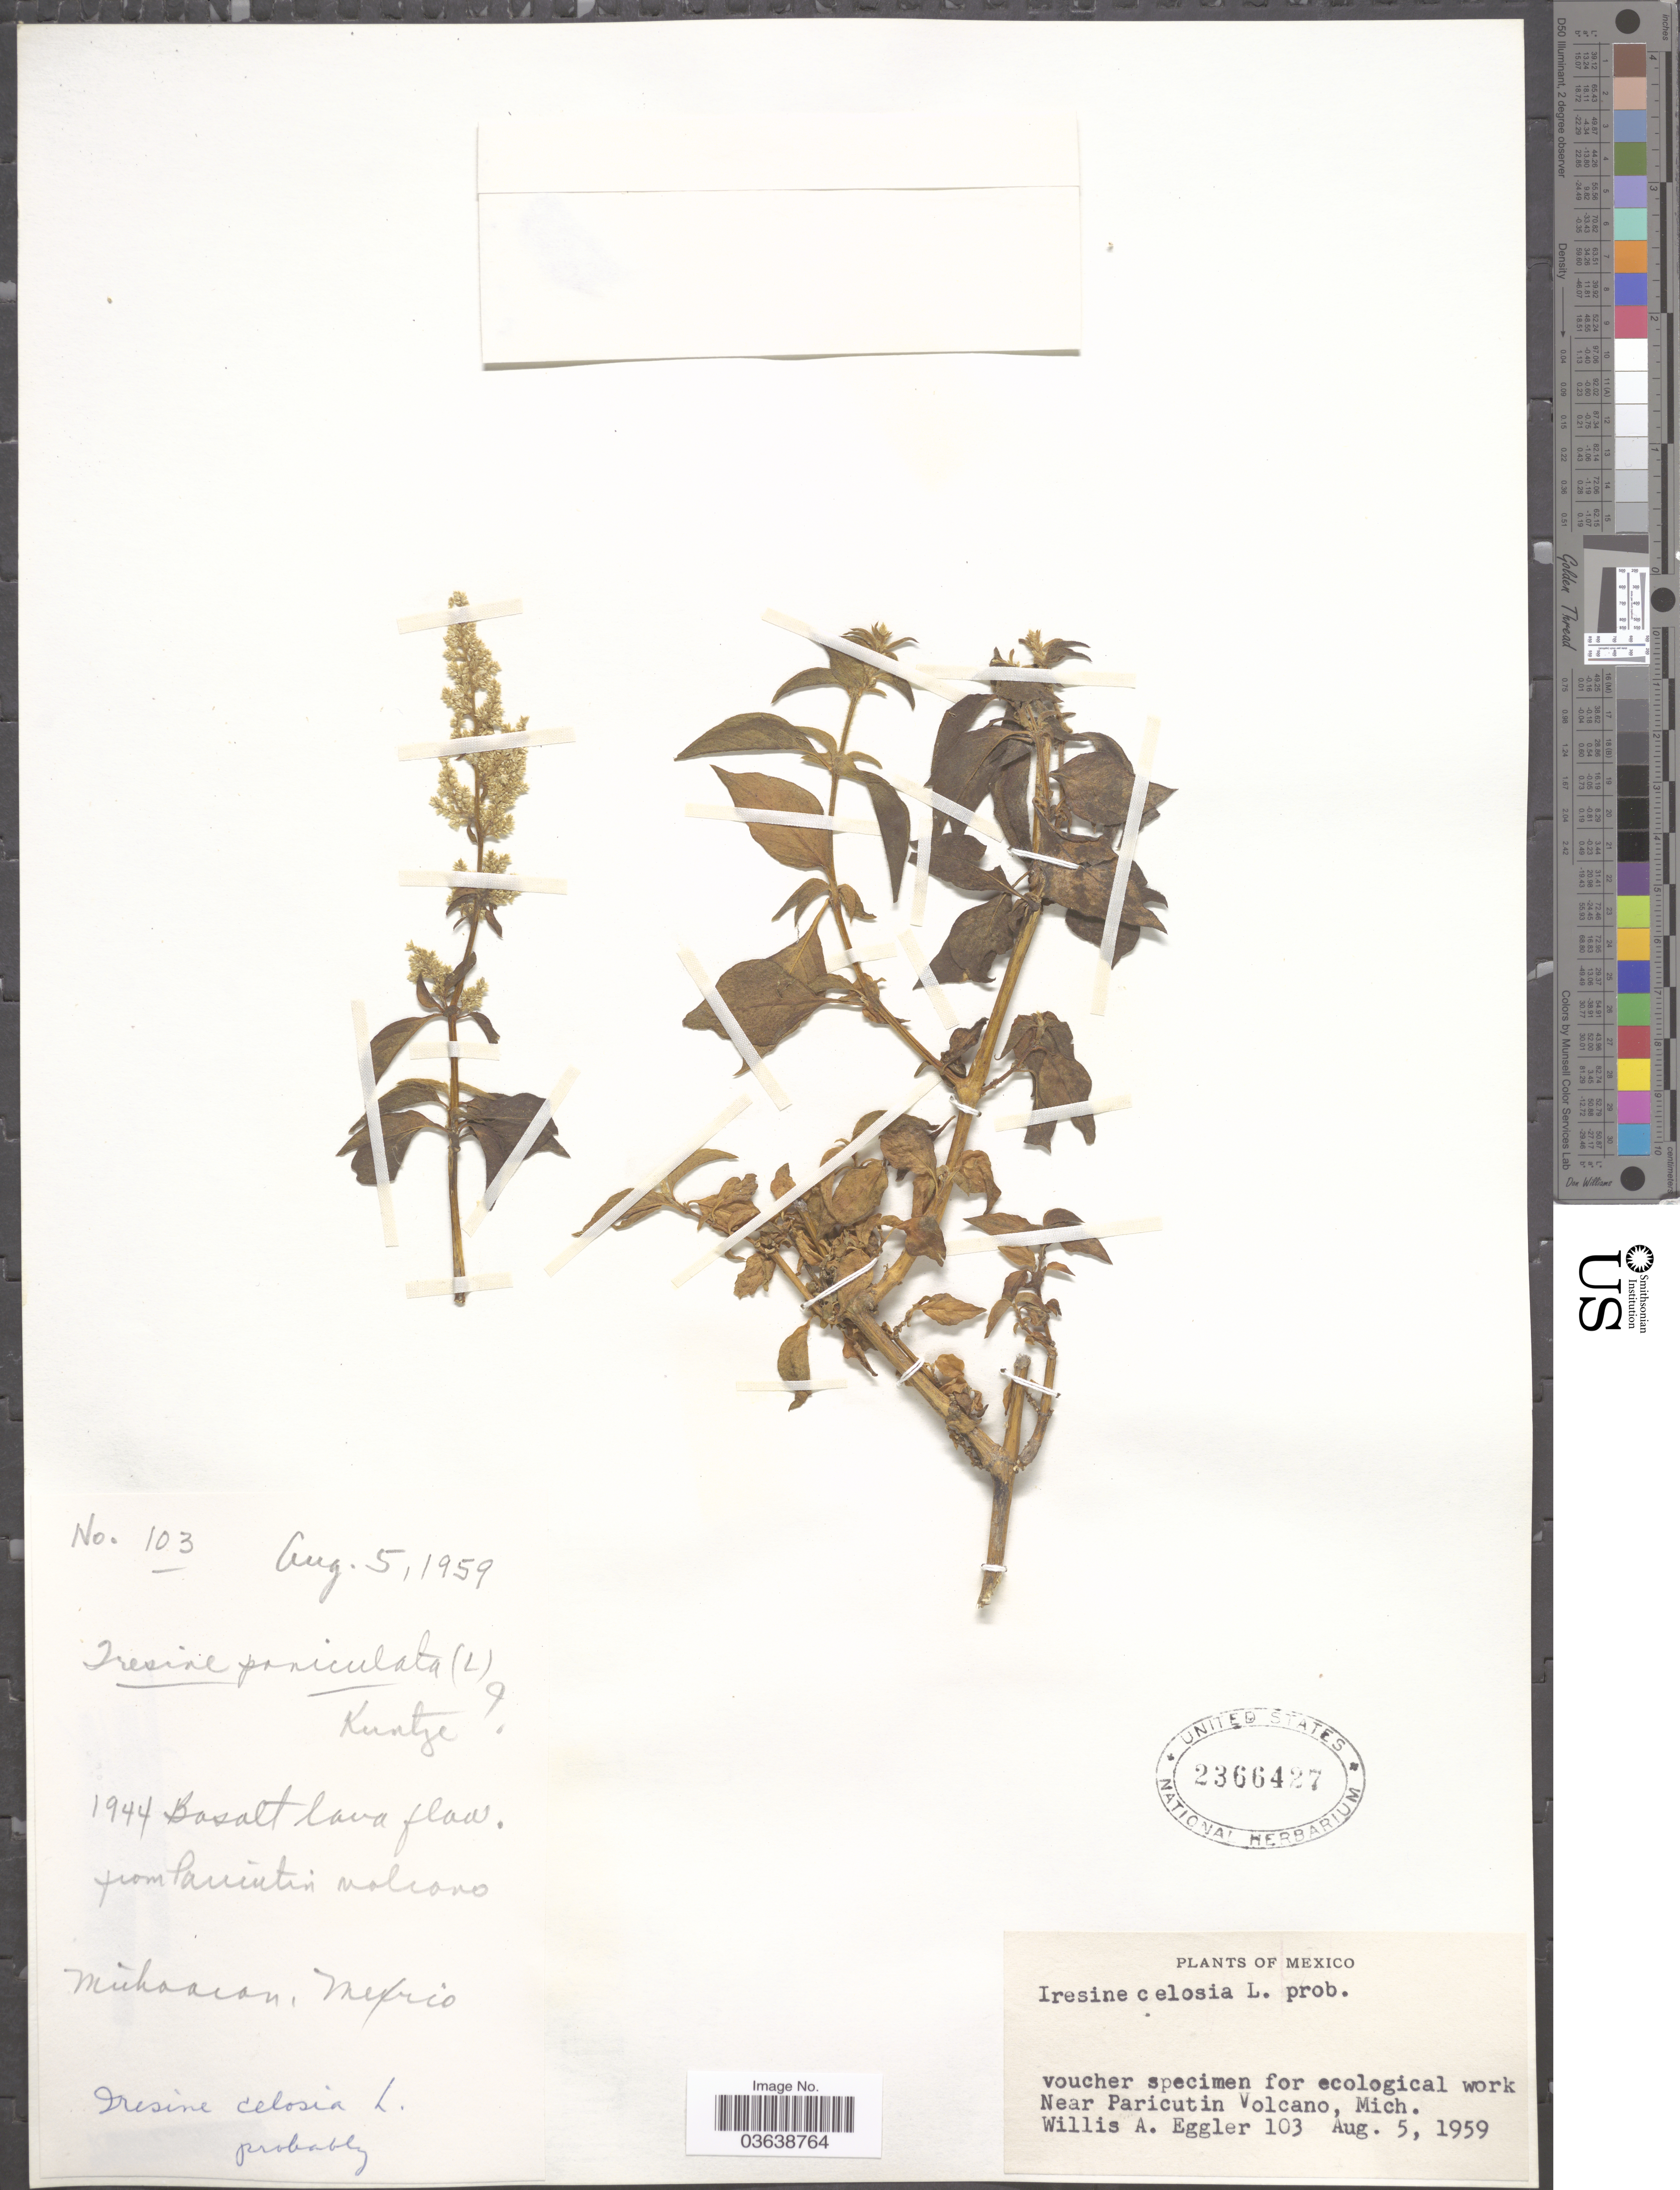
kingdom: Plantae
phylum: Tracheophyta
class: Magnoliopsida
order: Caryophyllales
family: Amaranthaceae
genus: Iresine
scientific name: Iresine celosia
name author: L.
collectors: W. A. Eggler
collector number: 103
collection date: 1959-08-05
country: Mexico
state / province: Michoacán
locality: Near Paricutin Volcano.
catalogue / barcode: US 2366427